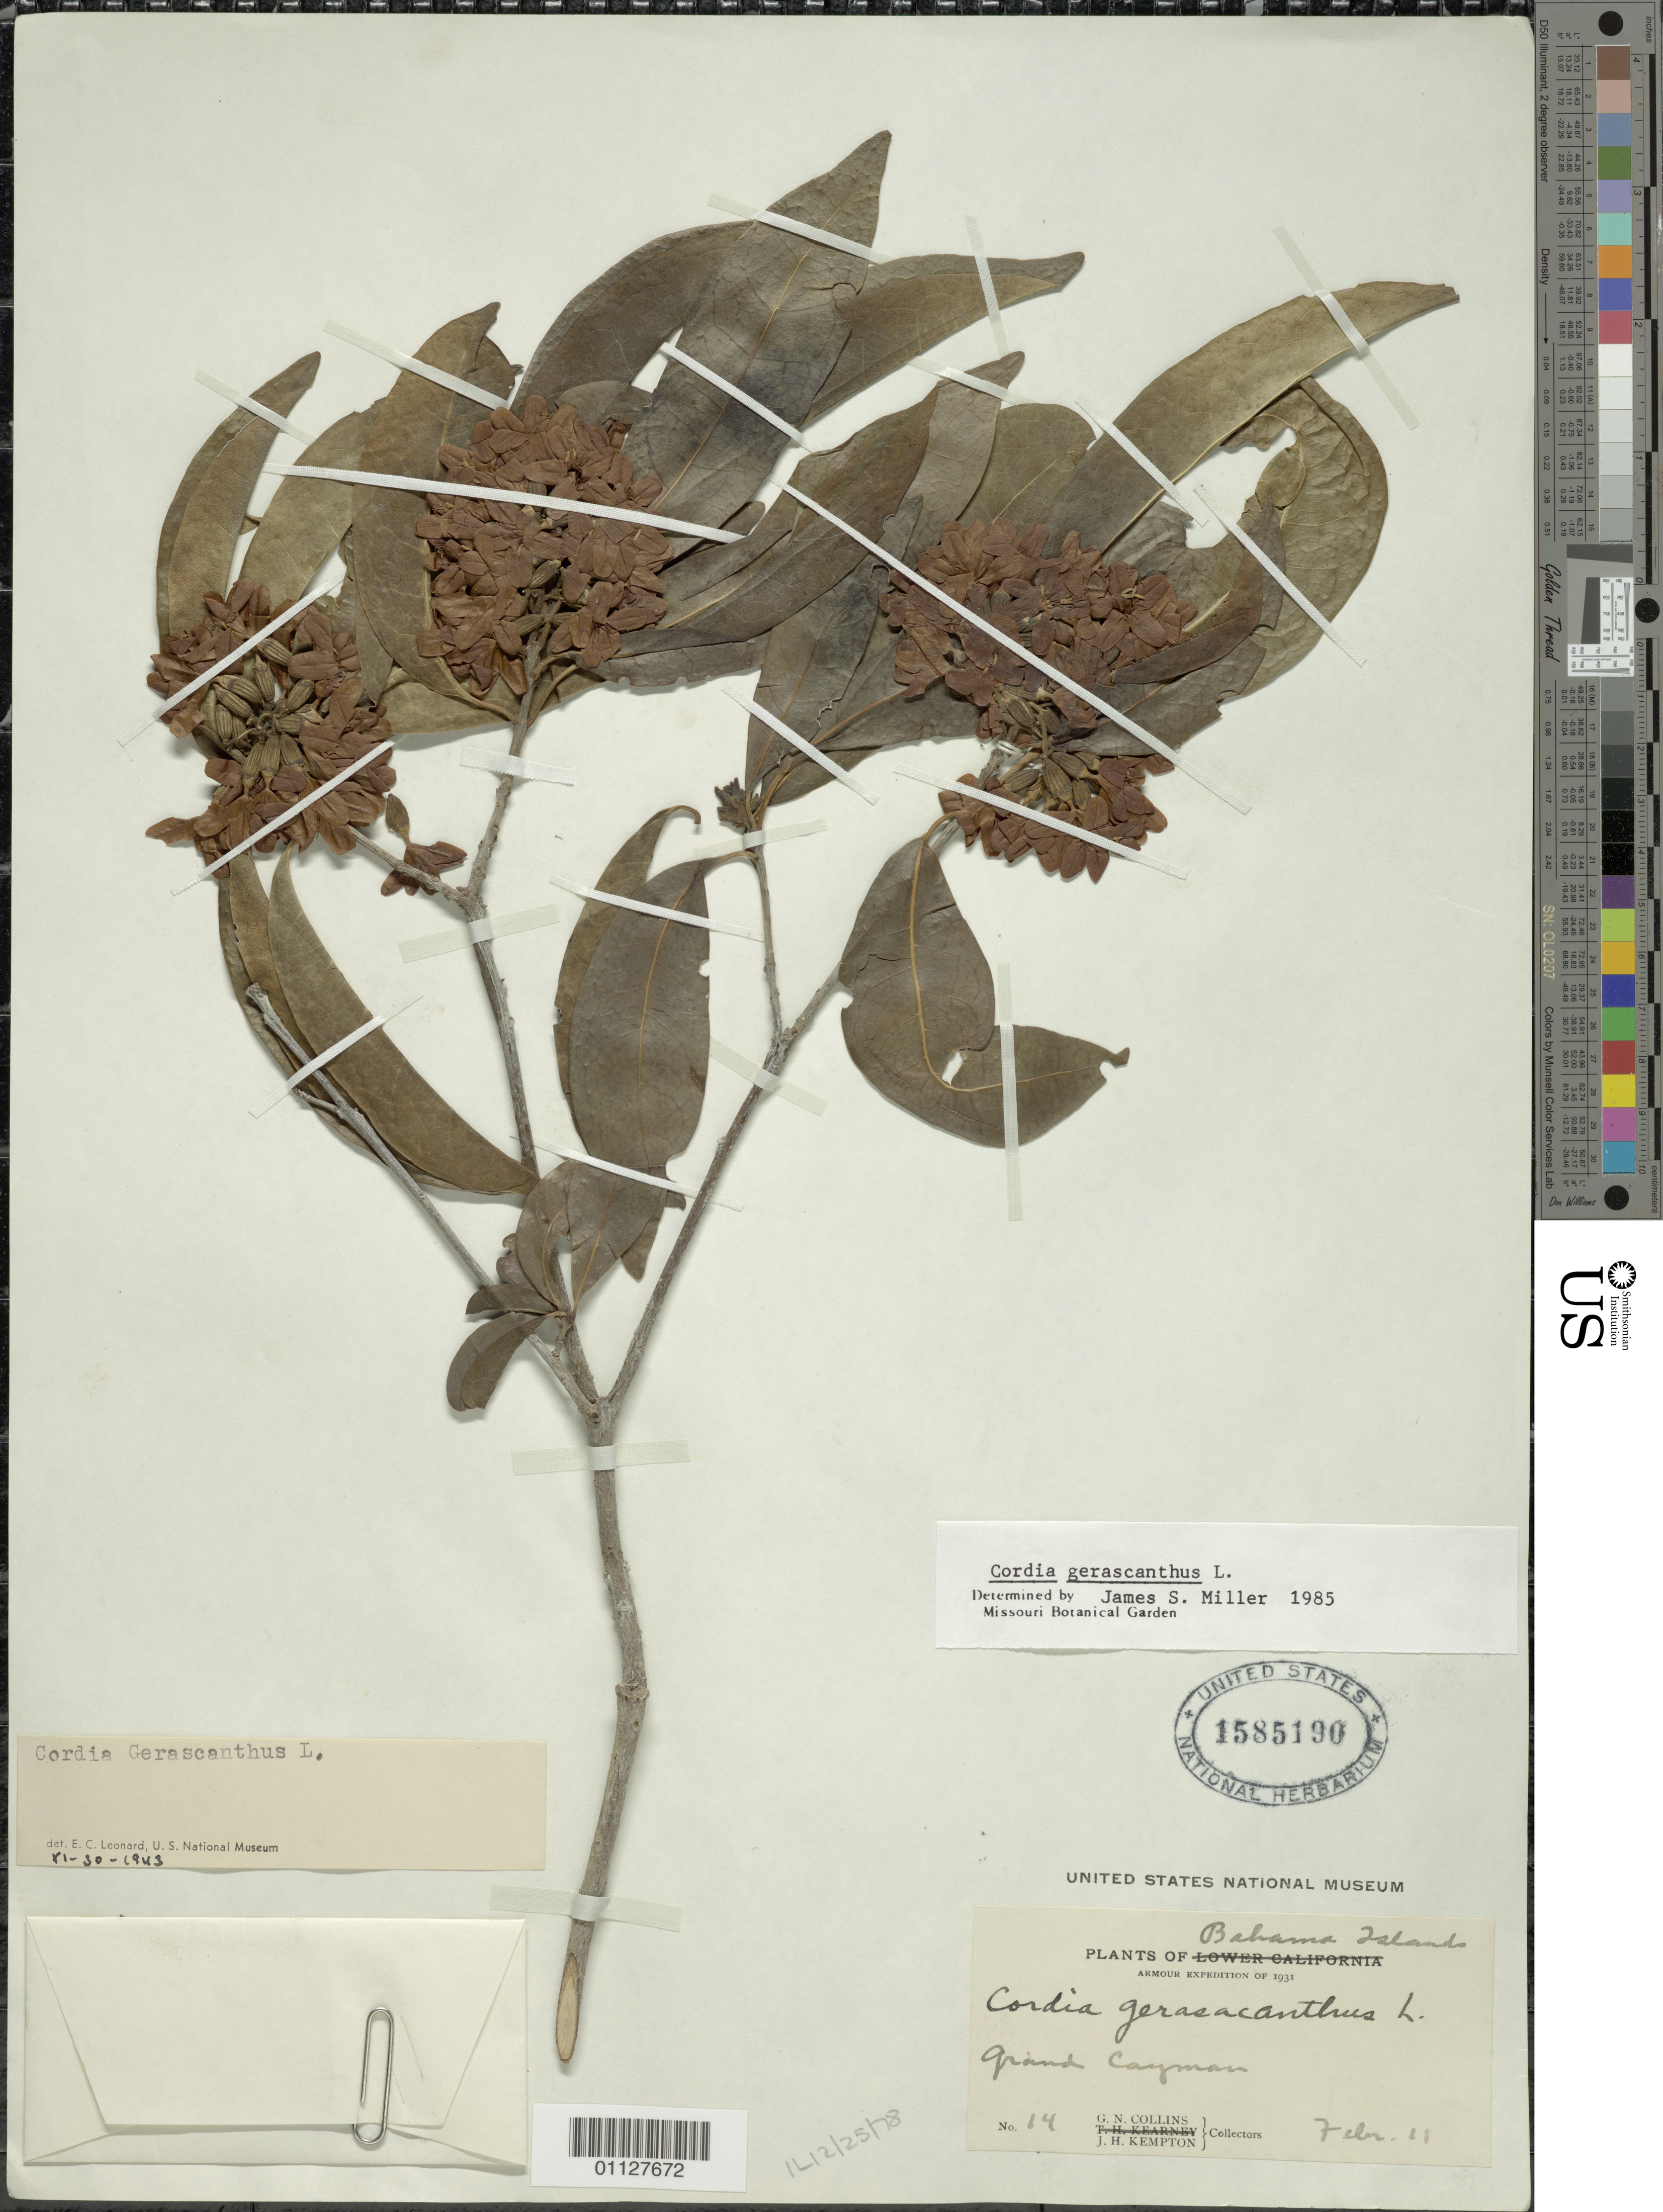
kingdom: Plantae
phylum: Tracheophyta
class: Magnoliopsida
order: Boraginales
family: Cordiaceae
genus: Cordia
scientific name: Cordia gerascanthus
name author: L.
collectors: G. Collins & J. H. Kempton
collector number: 14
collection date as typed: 11 Feb 1931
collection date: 1931-02-11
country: Cayman Islands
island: Grand Cayman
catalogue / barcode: US 1585190